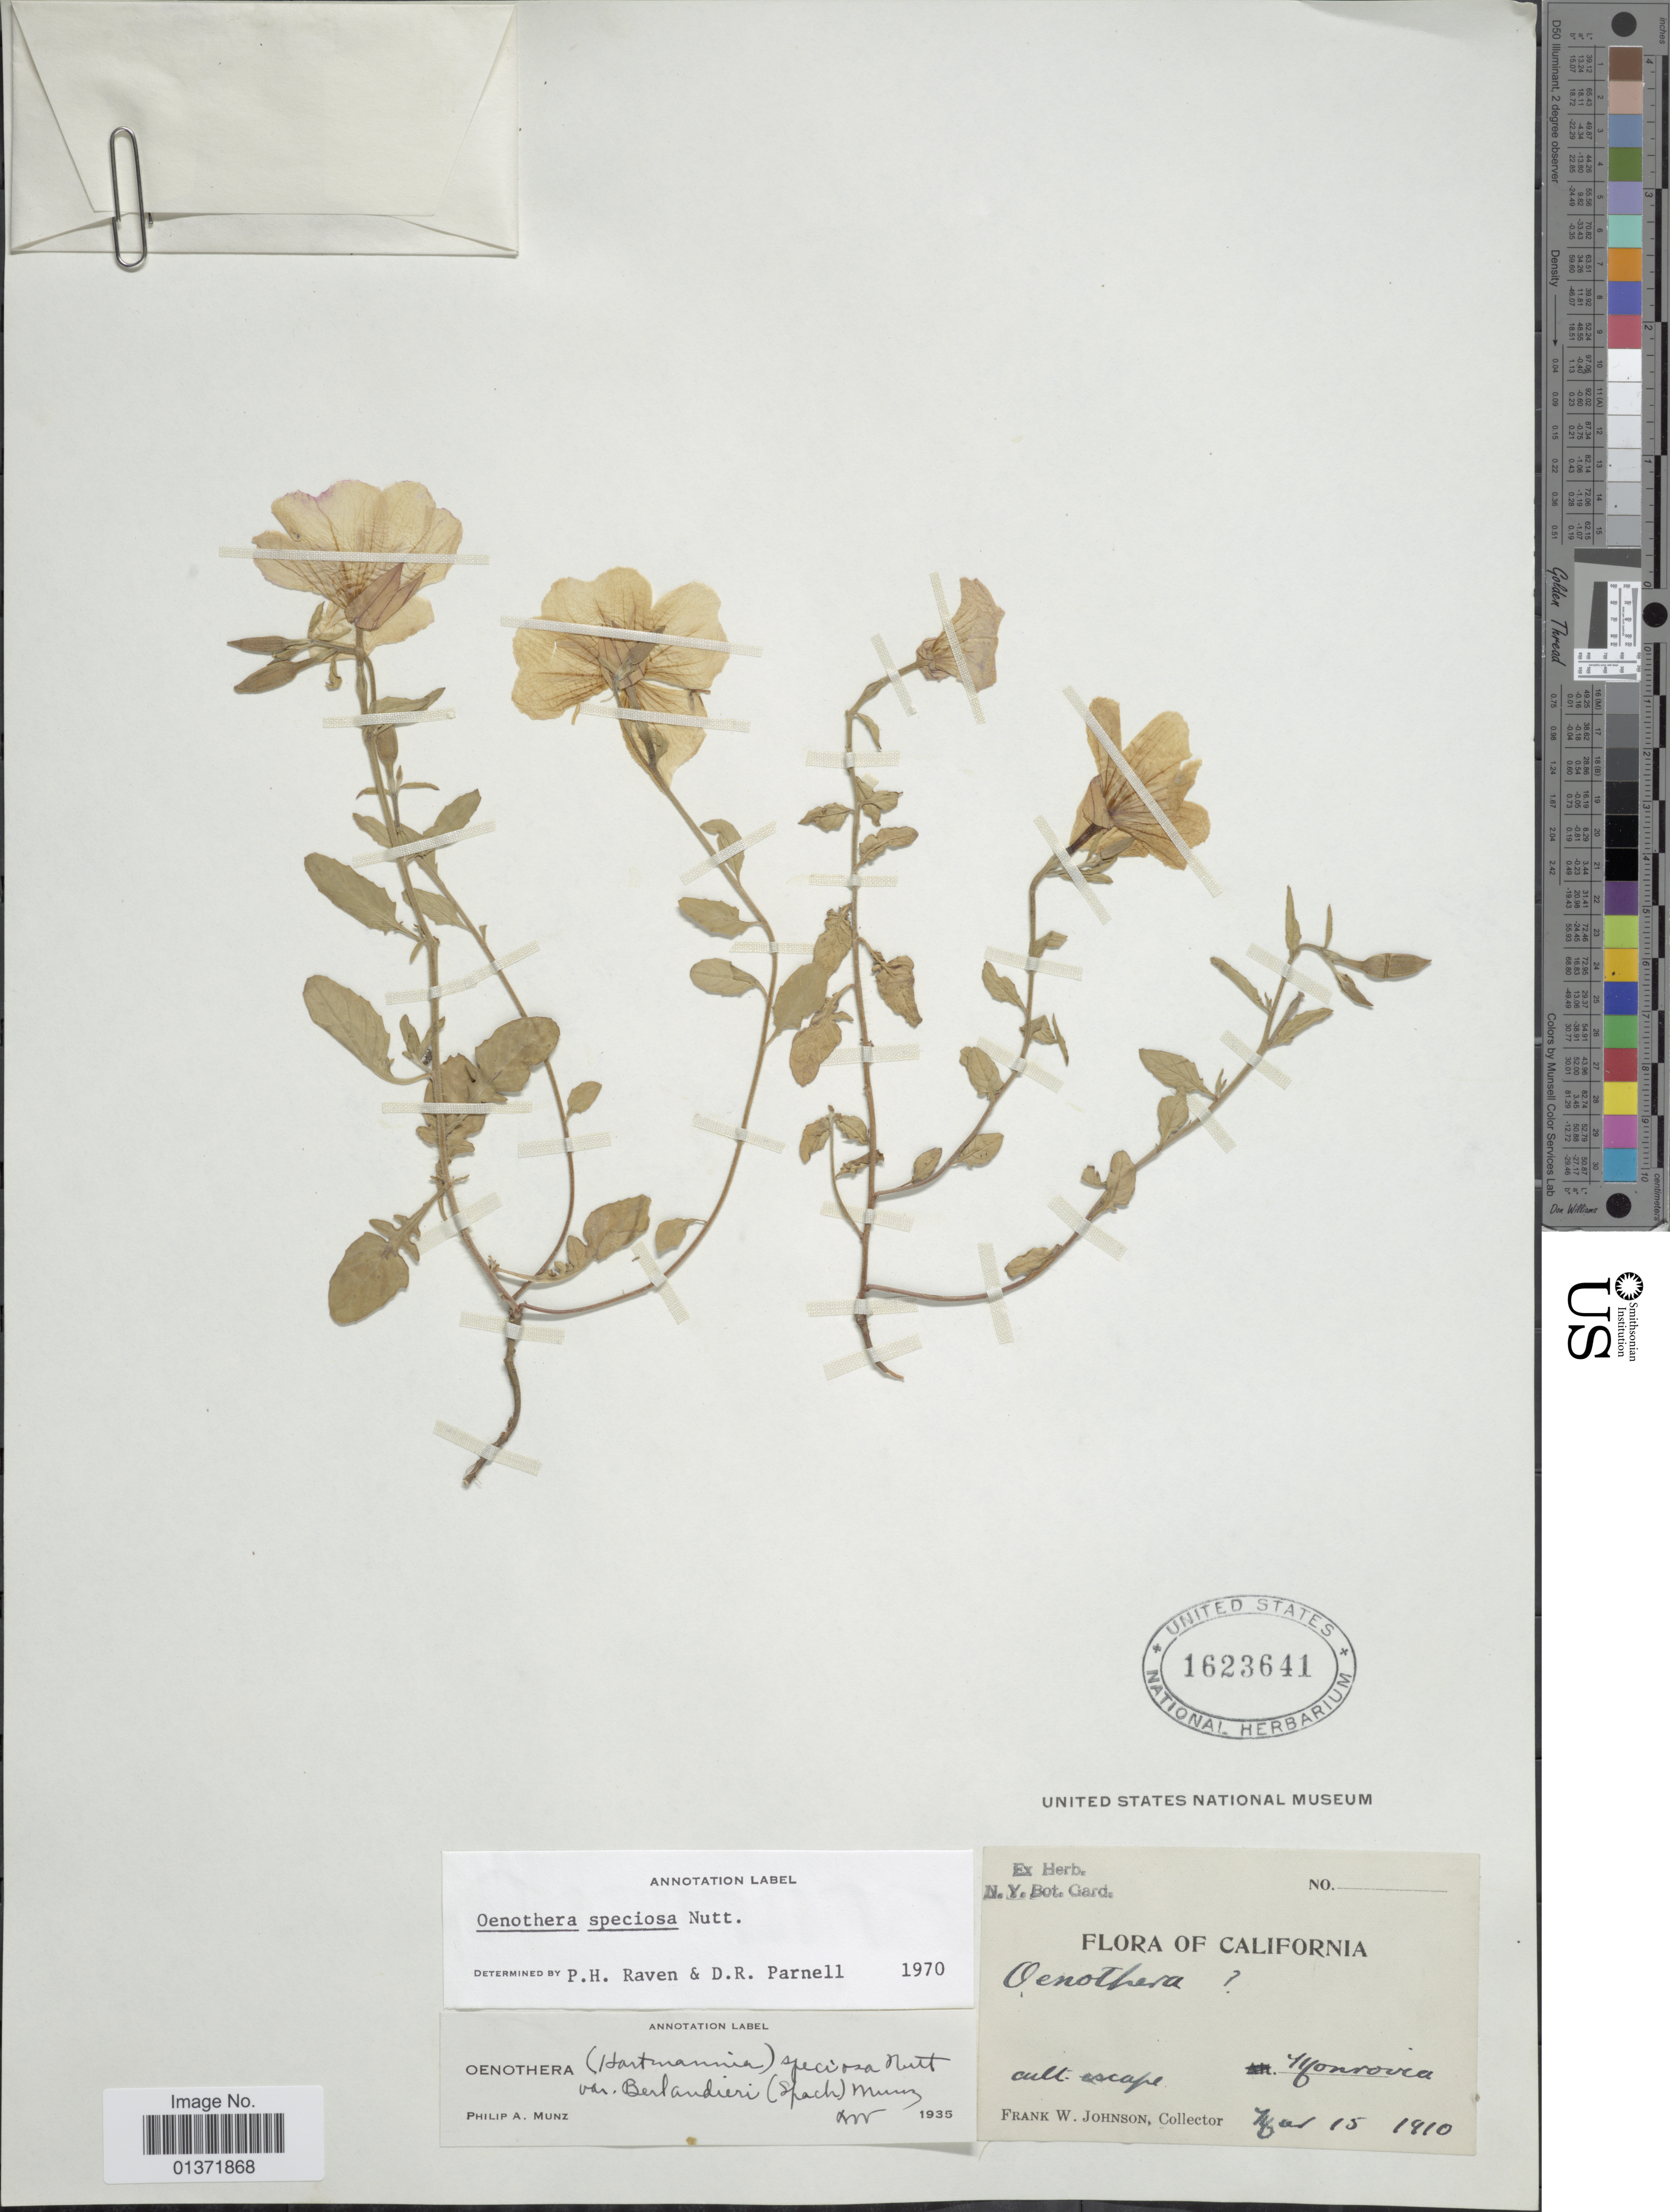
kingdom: Plantae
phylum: Tracheophyta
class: Magnoliopsida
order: Myrtales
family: Onagraceae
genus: Oenothera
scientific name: Oenothera speciosa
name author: Nutt.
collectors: F. W. Johnson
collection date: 1910-05-15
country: United States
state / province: California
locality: Monrovia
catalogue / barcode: US 1623641